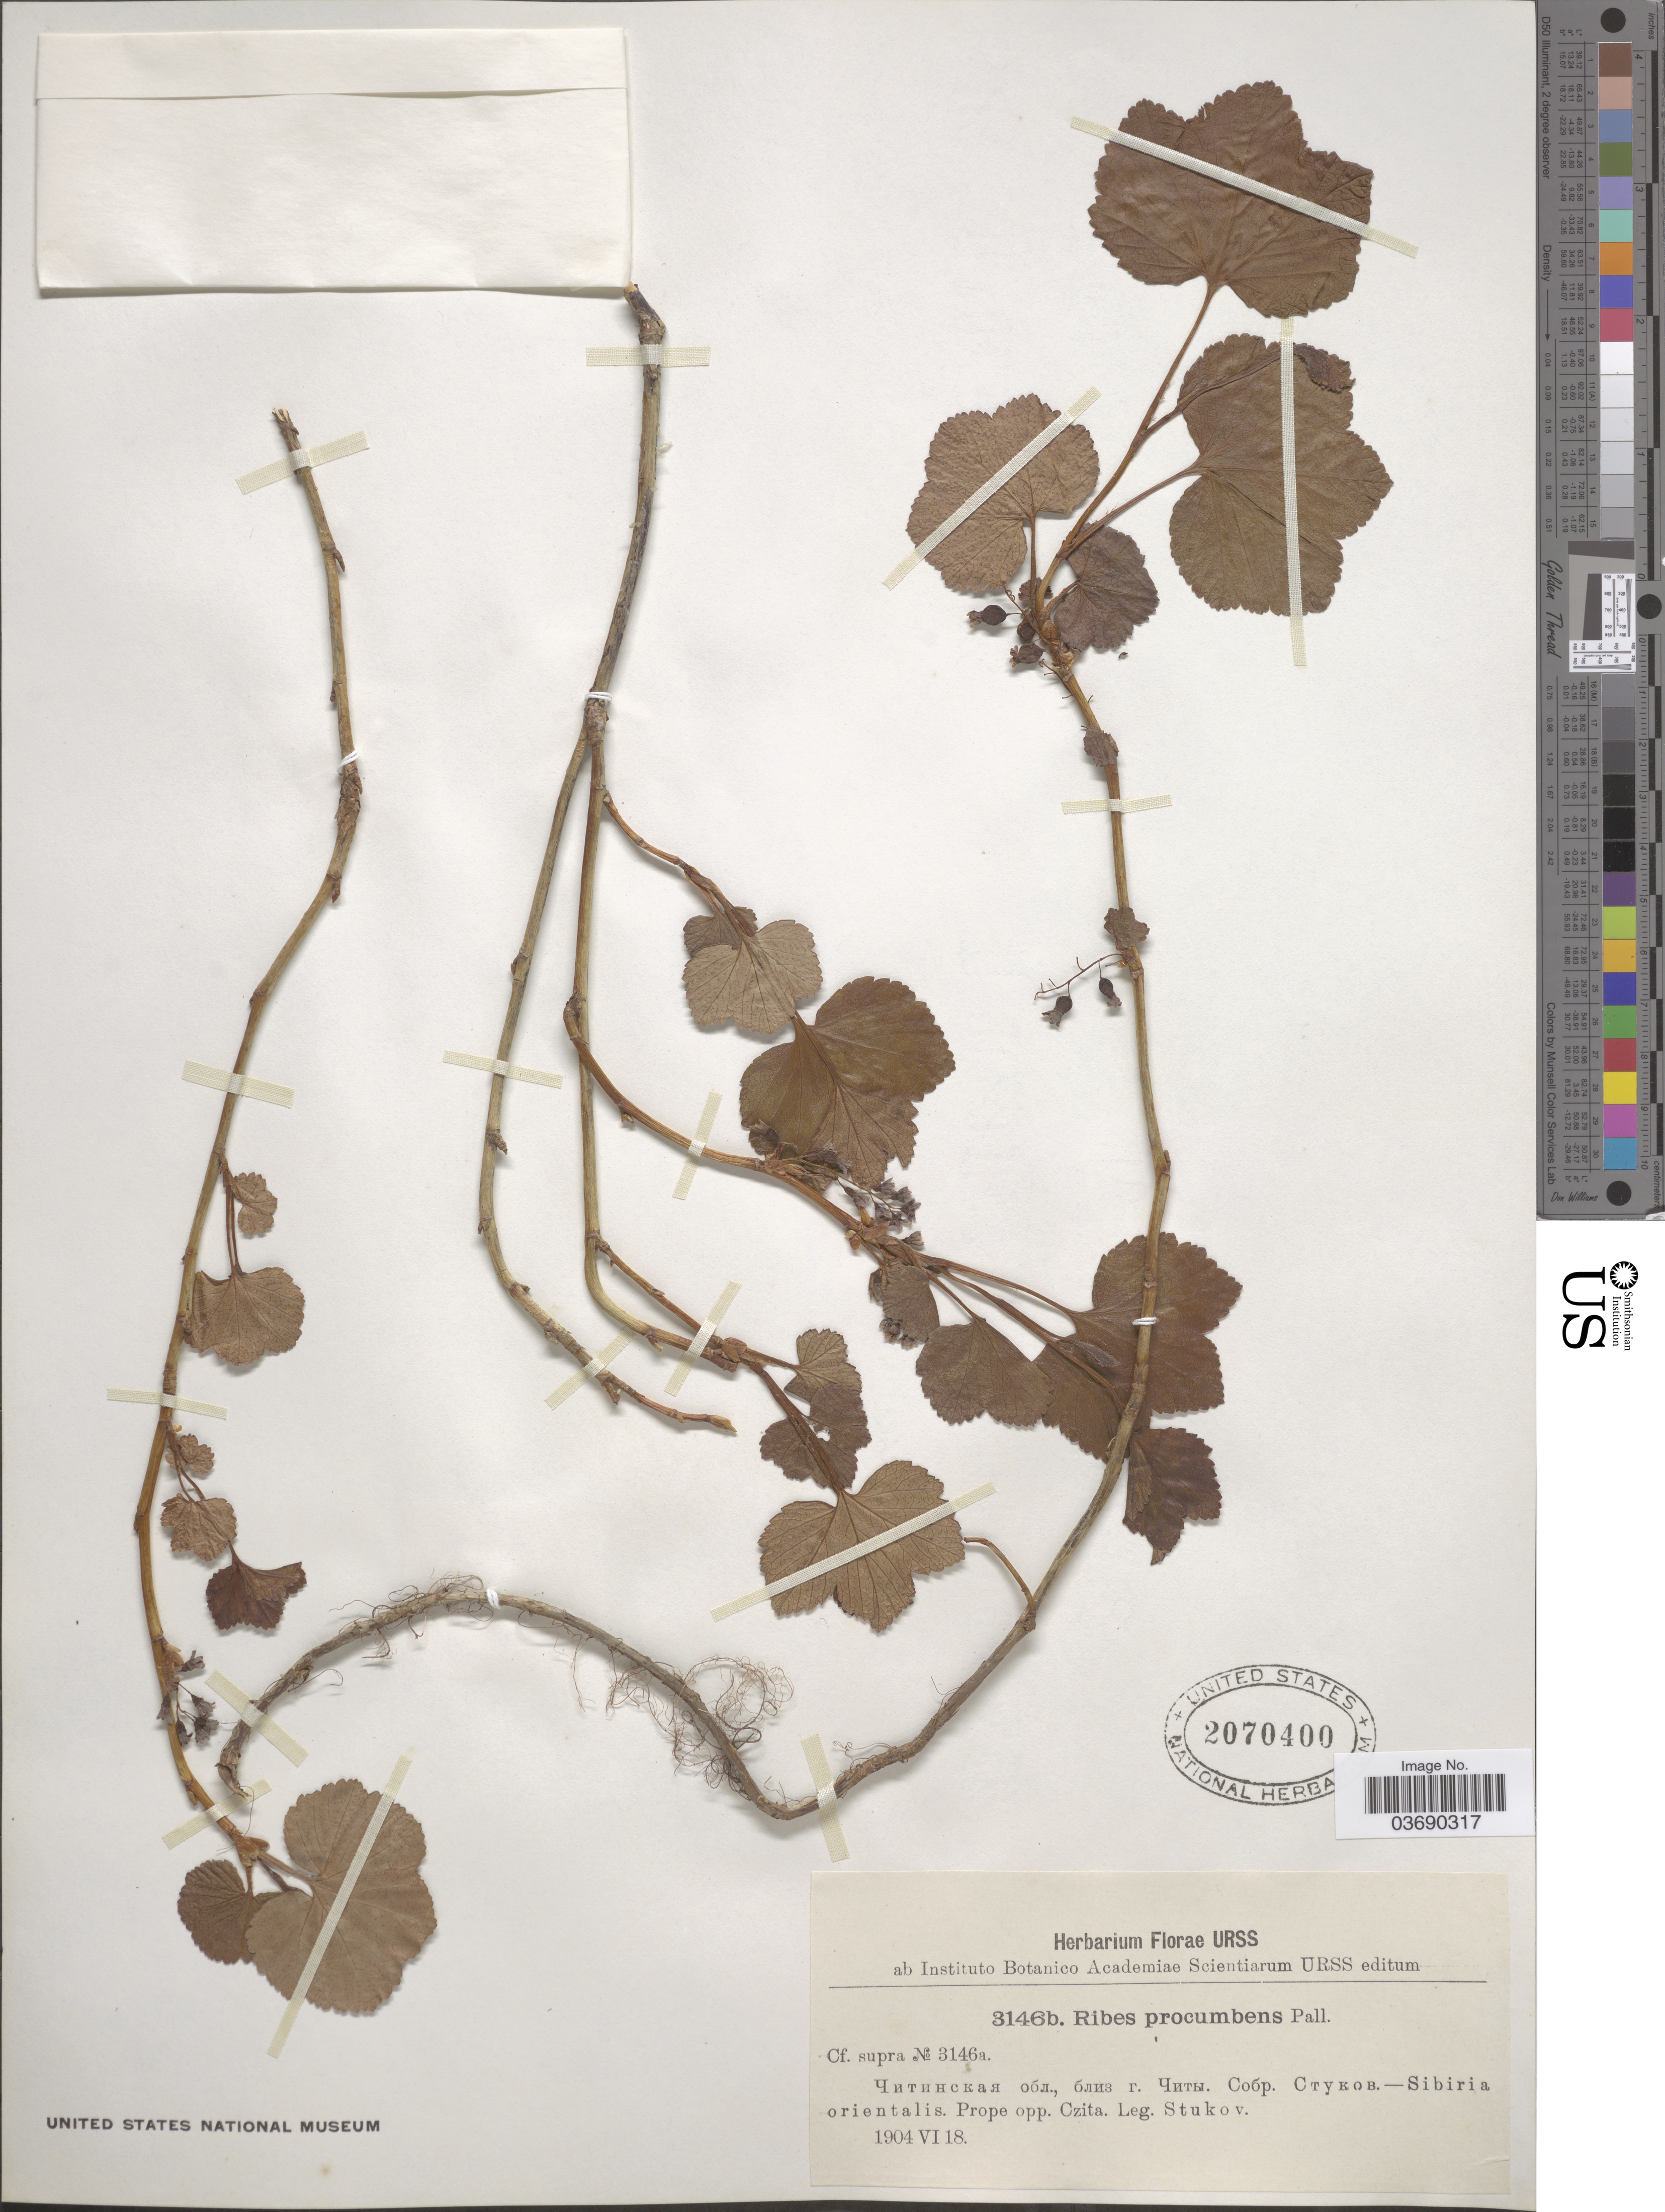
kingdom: Plantae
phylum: Tracheophyta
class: Magnoliopsida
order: Saxifragales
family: Grossulariaceae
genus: Ribes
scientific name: Ribes procumbens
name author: Pall.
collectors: Stukov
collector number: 3146b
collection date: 1904-06-18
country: Russian Federation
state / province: Zabaykalsky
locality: Sibiria. orientalis. Prope opp. Czita.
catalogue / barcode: US 2070400